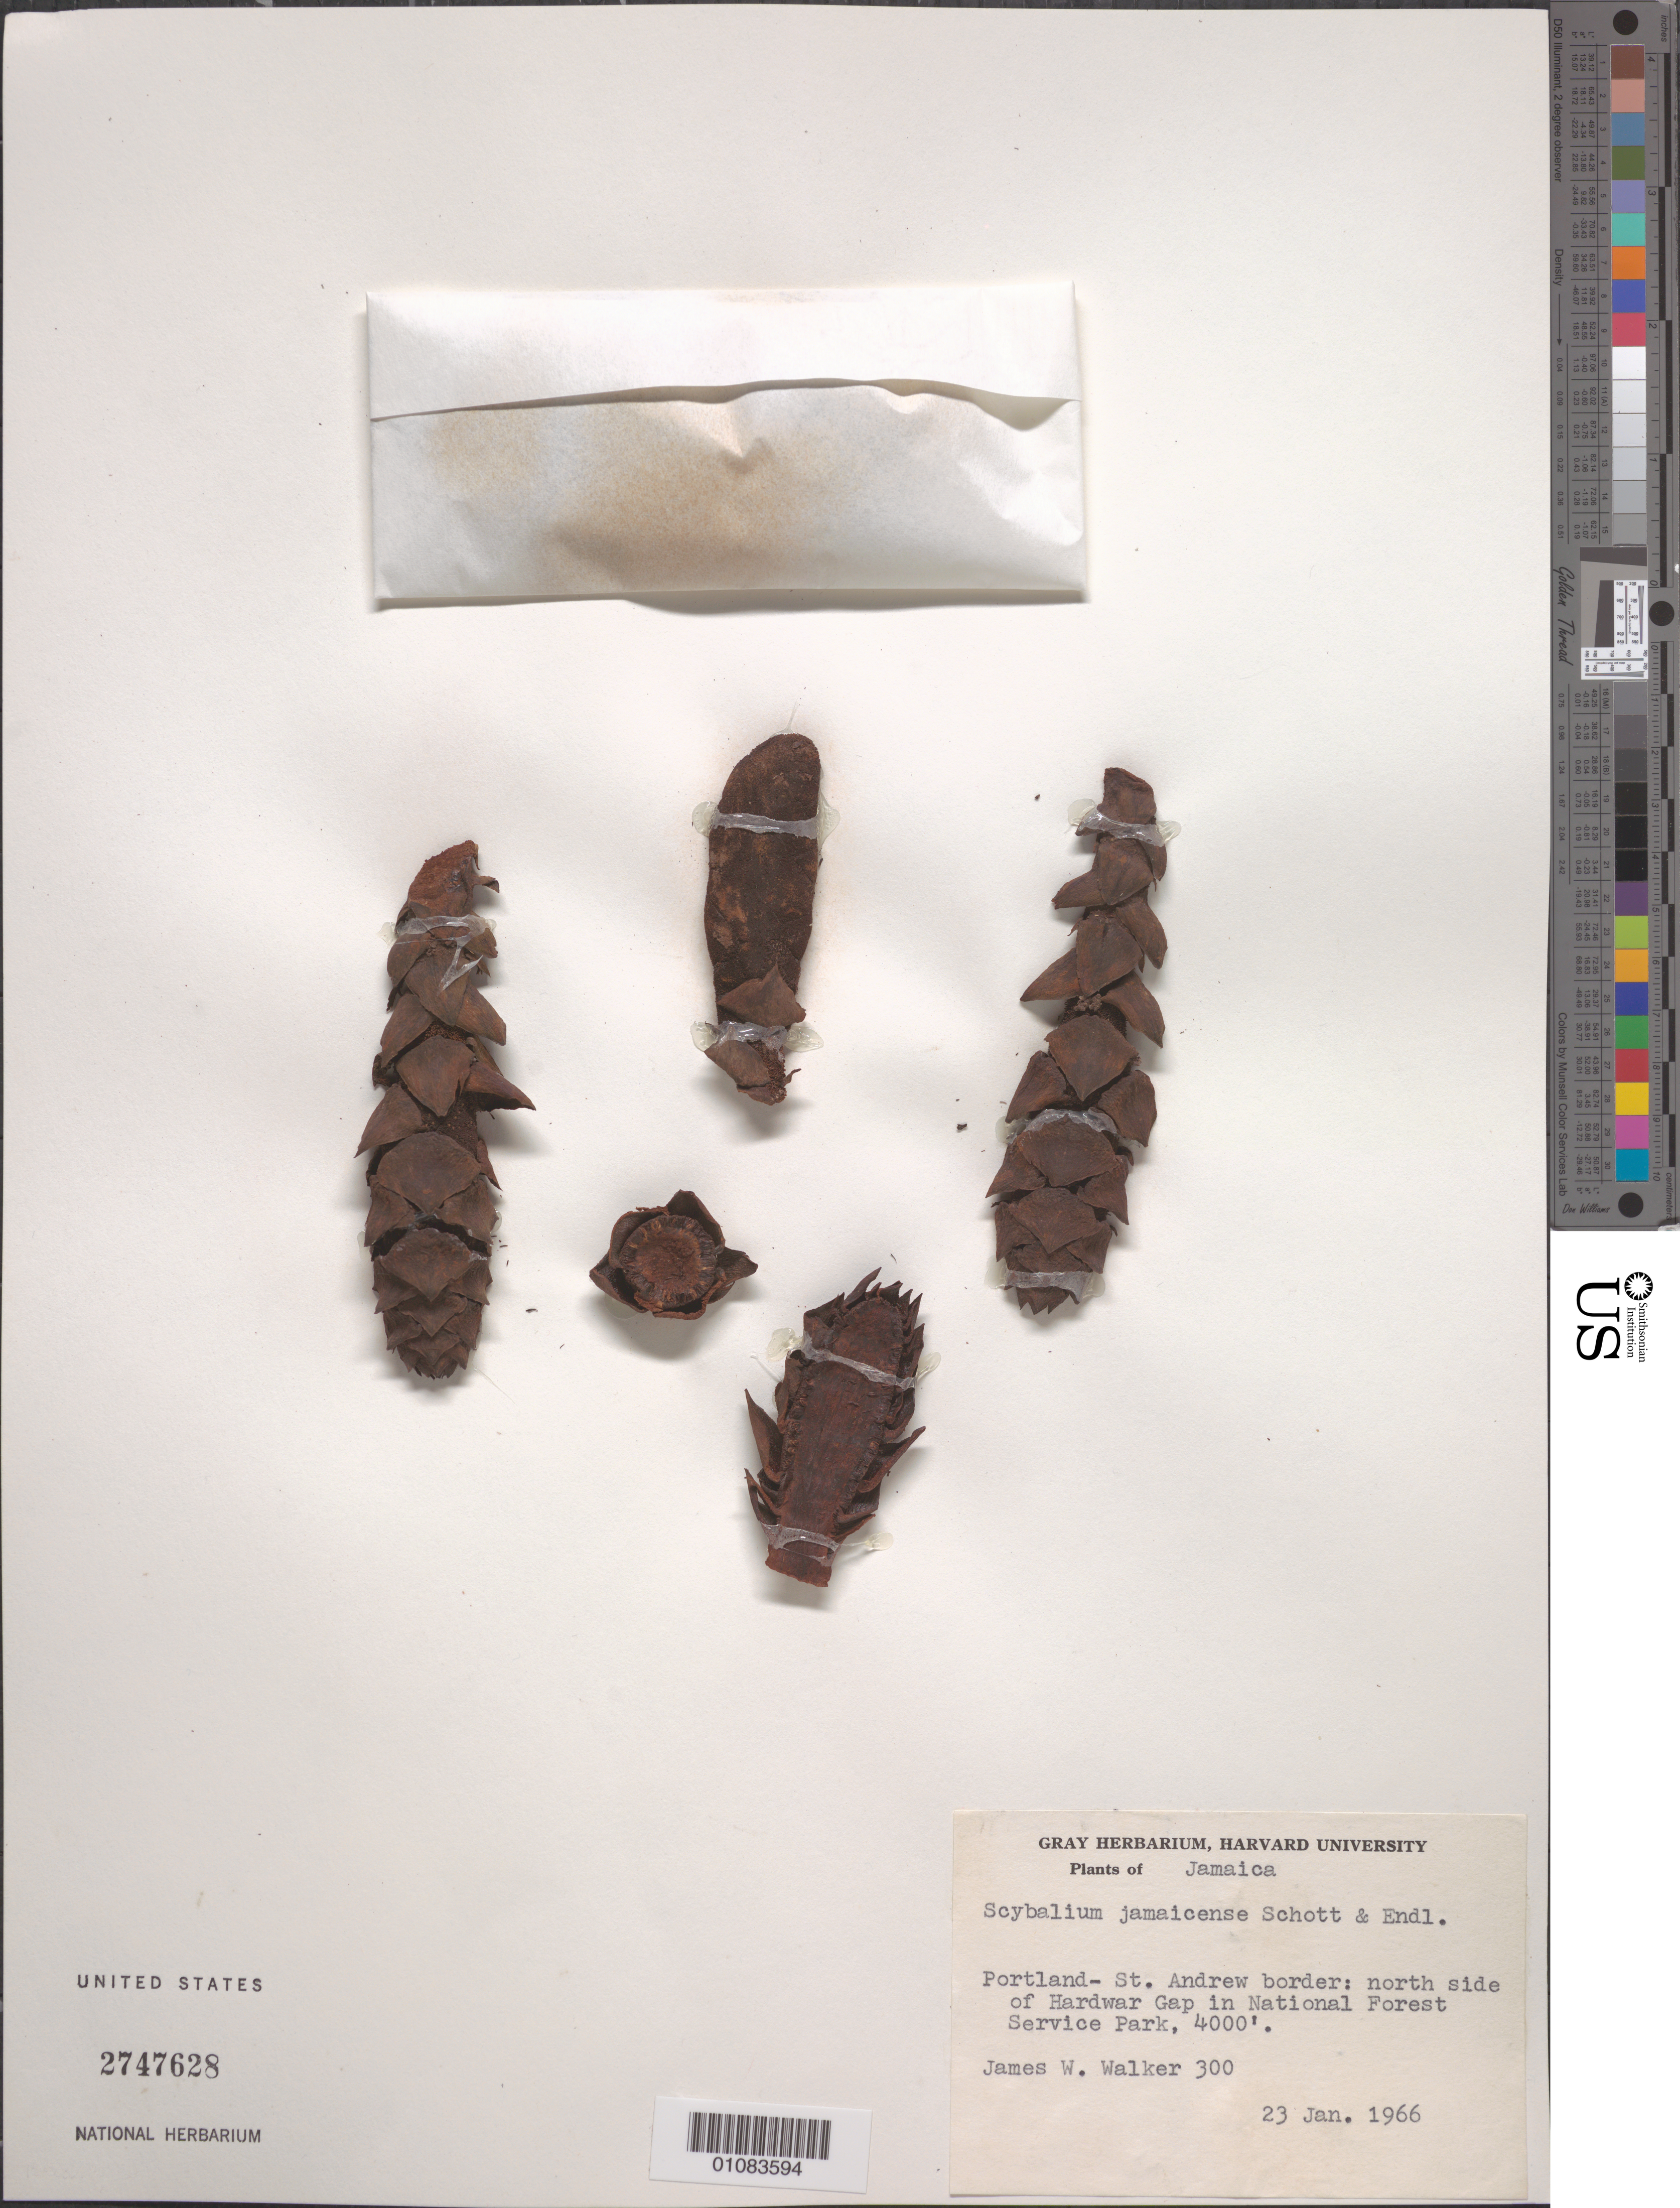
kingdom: Plantae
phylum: Tracheophyta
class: Magnoliopsida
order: Santalales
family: Balanophoraceae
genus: Scybalium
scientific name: Scybalium jamaicense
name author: (Sw.) Schott & Endl.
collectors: J. W. Walker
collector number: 200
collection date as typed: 23 Jan 1966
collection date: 1966-01-23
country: Jamaica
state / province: Portland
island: Jamaica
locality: St. Andrew border: north side of Hardwar Gap in National Forest Service Park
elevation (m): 1219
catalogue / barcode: US 2747628